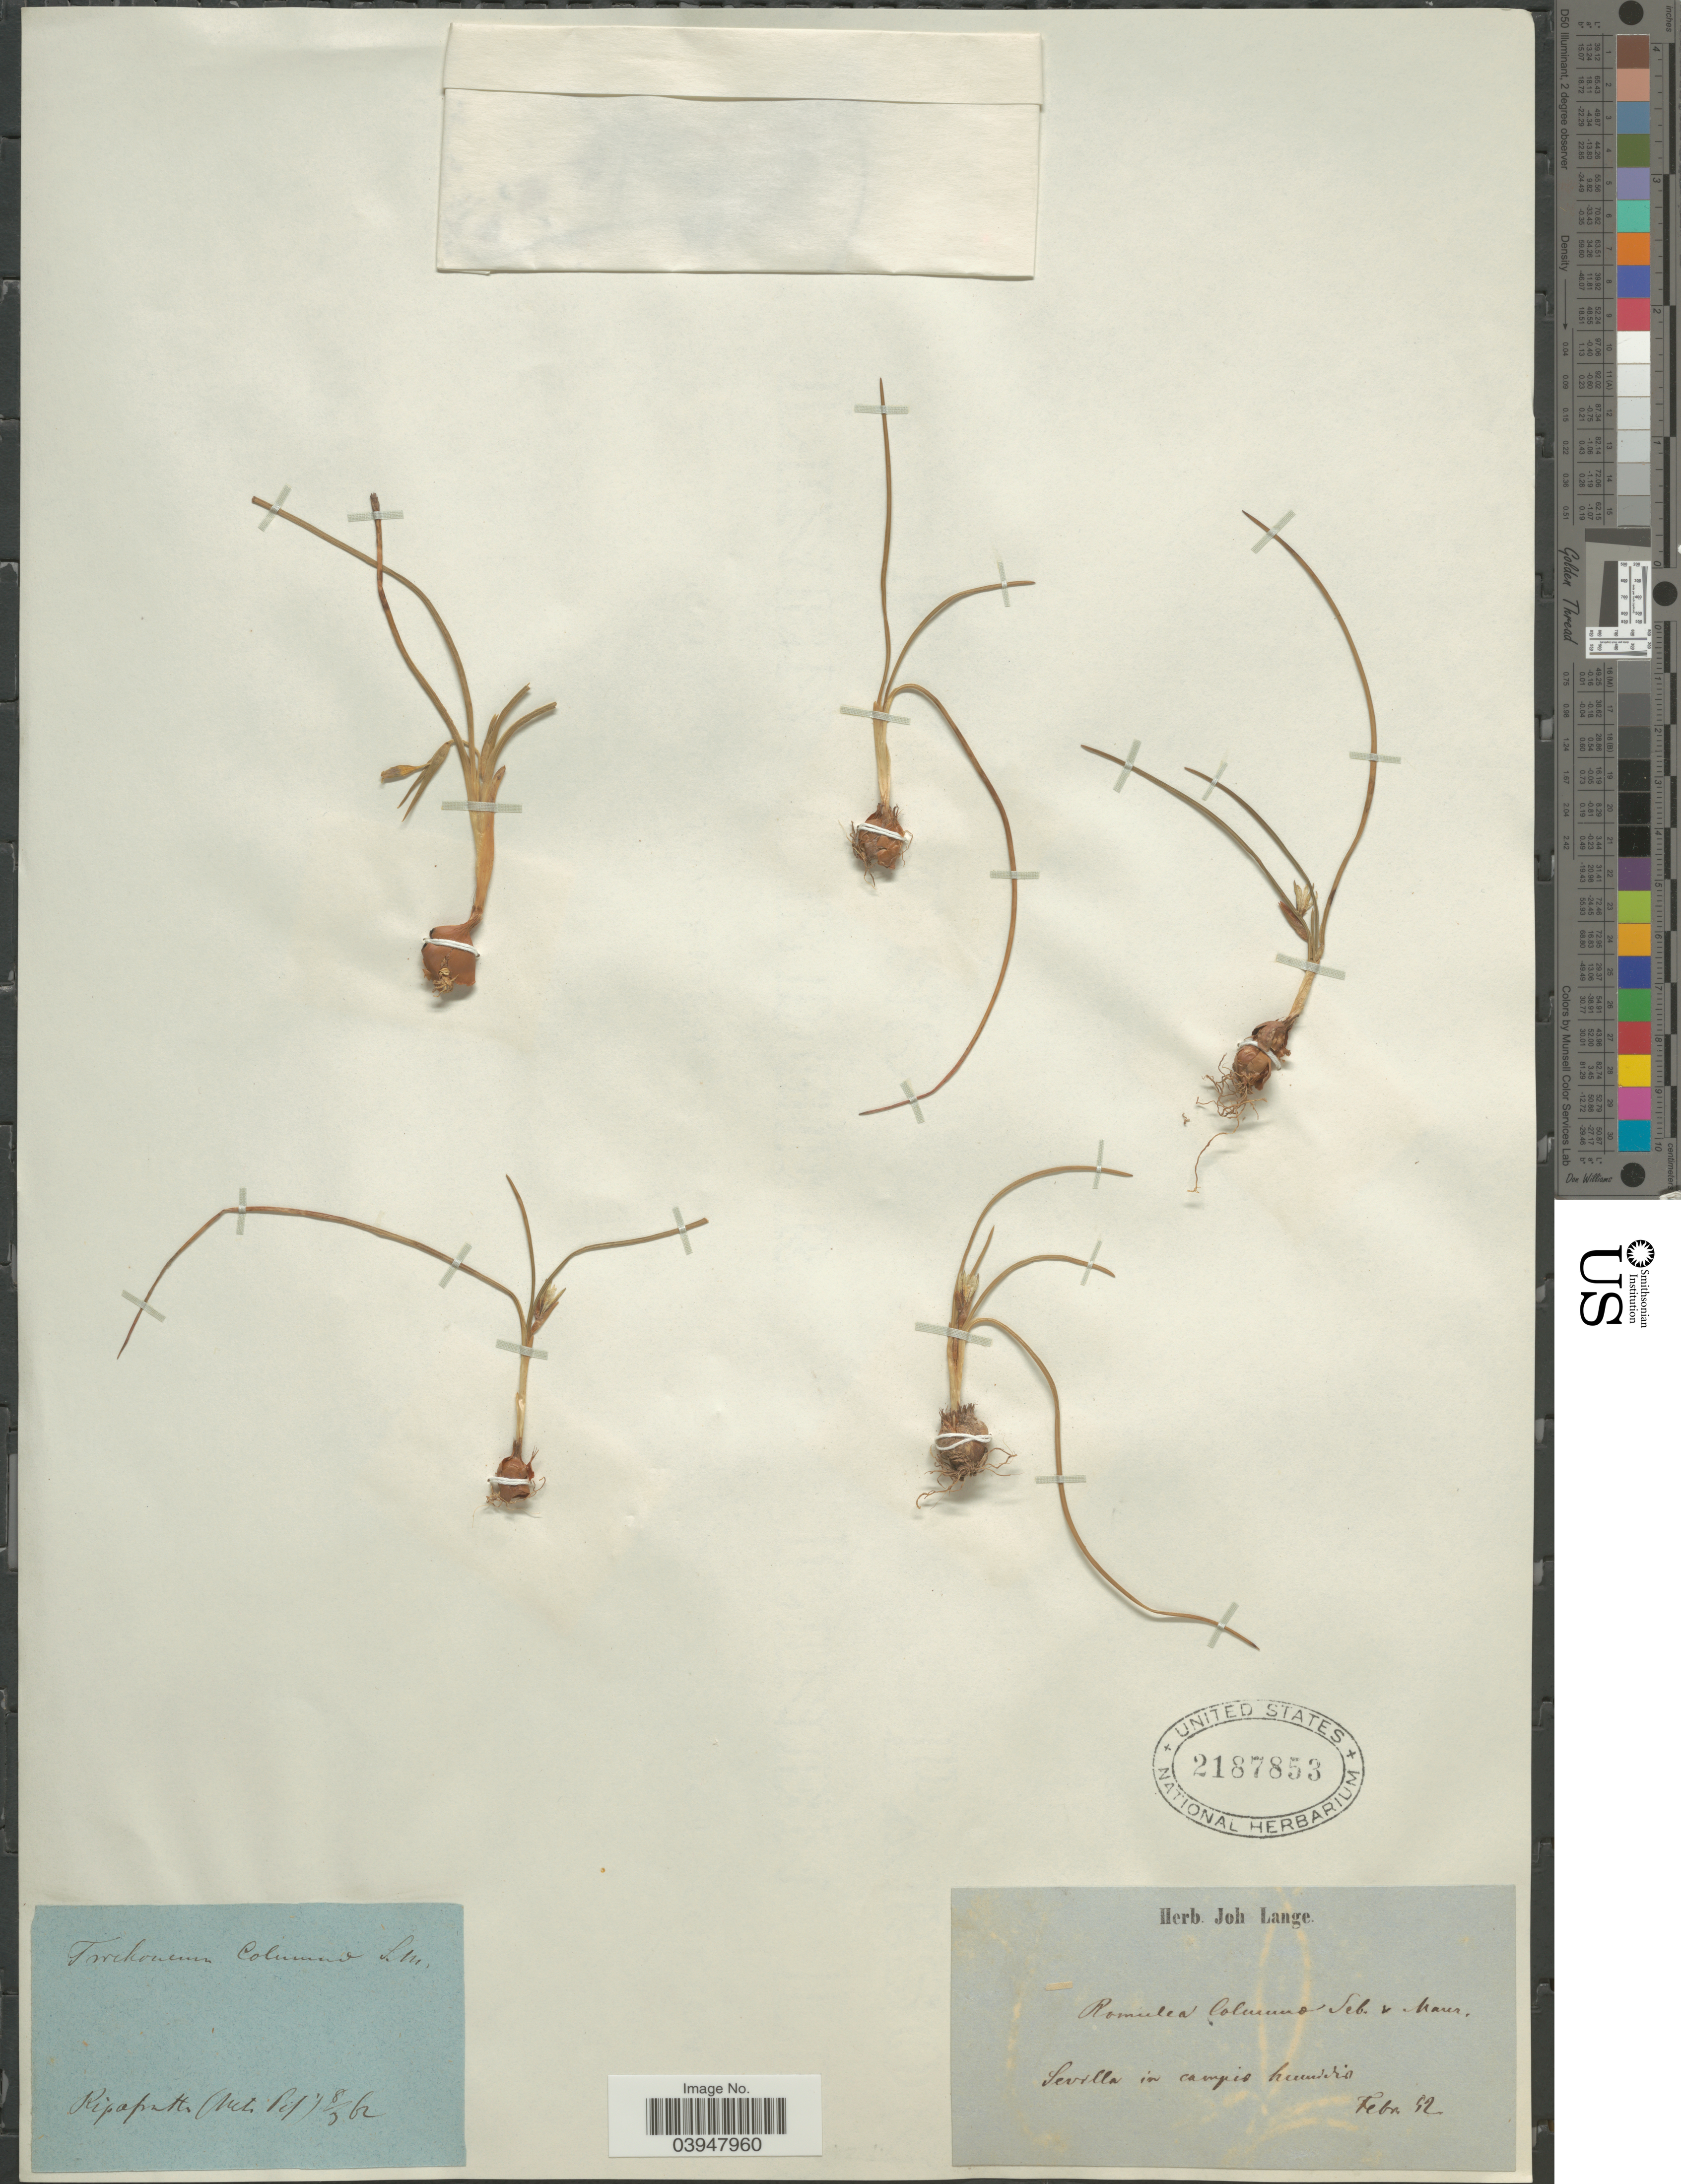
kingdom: Plantae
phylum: Tracheophyta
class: Liliopsida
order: Asparagales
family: Iridaceae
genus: Romulea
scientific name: Romulea columnae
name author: Sebast. & Mauri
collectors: ex herb. Joh. Lange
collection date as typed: Transcribed d/m/y: 8/2/62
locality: Ripatte Auti Ref. [interpreted]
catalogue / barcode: US 2187853